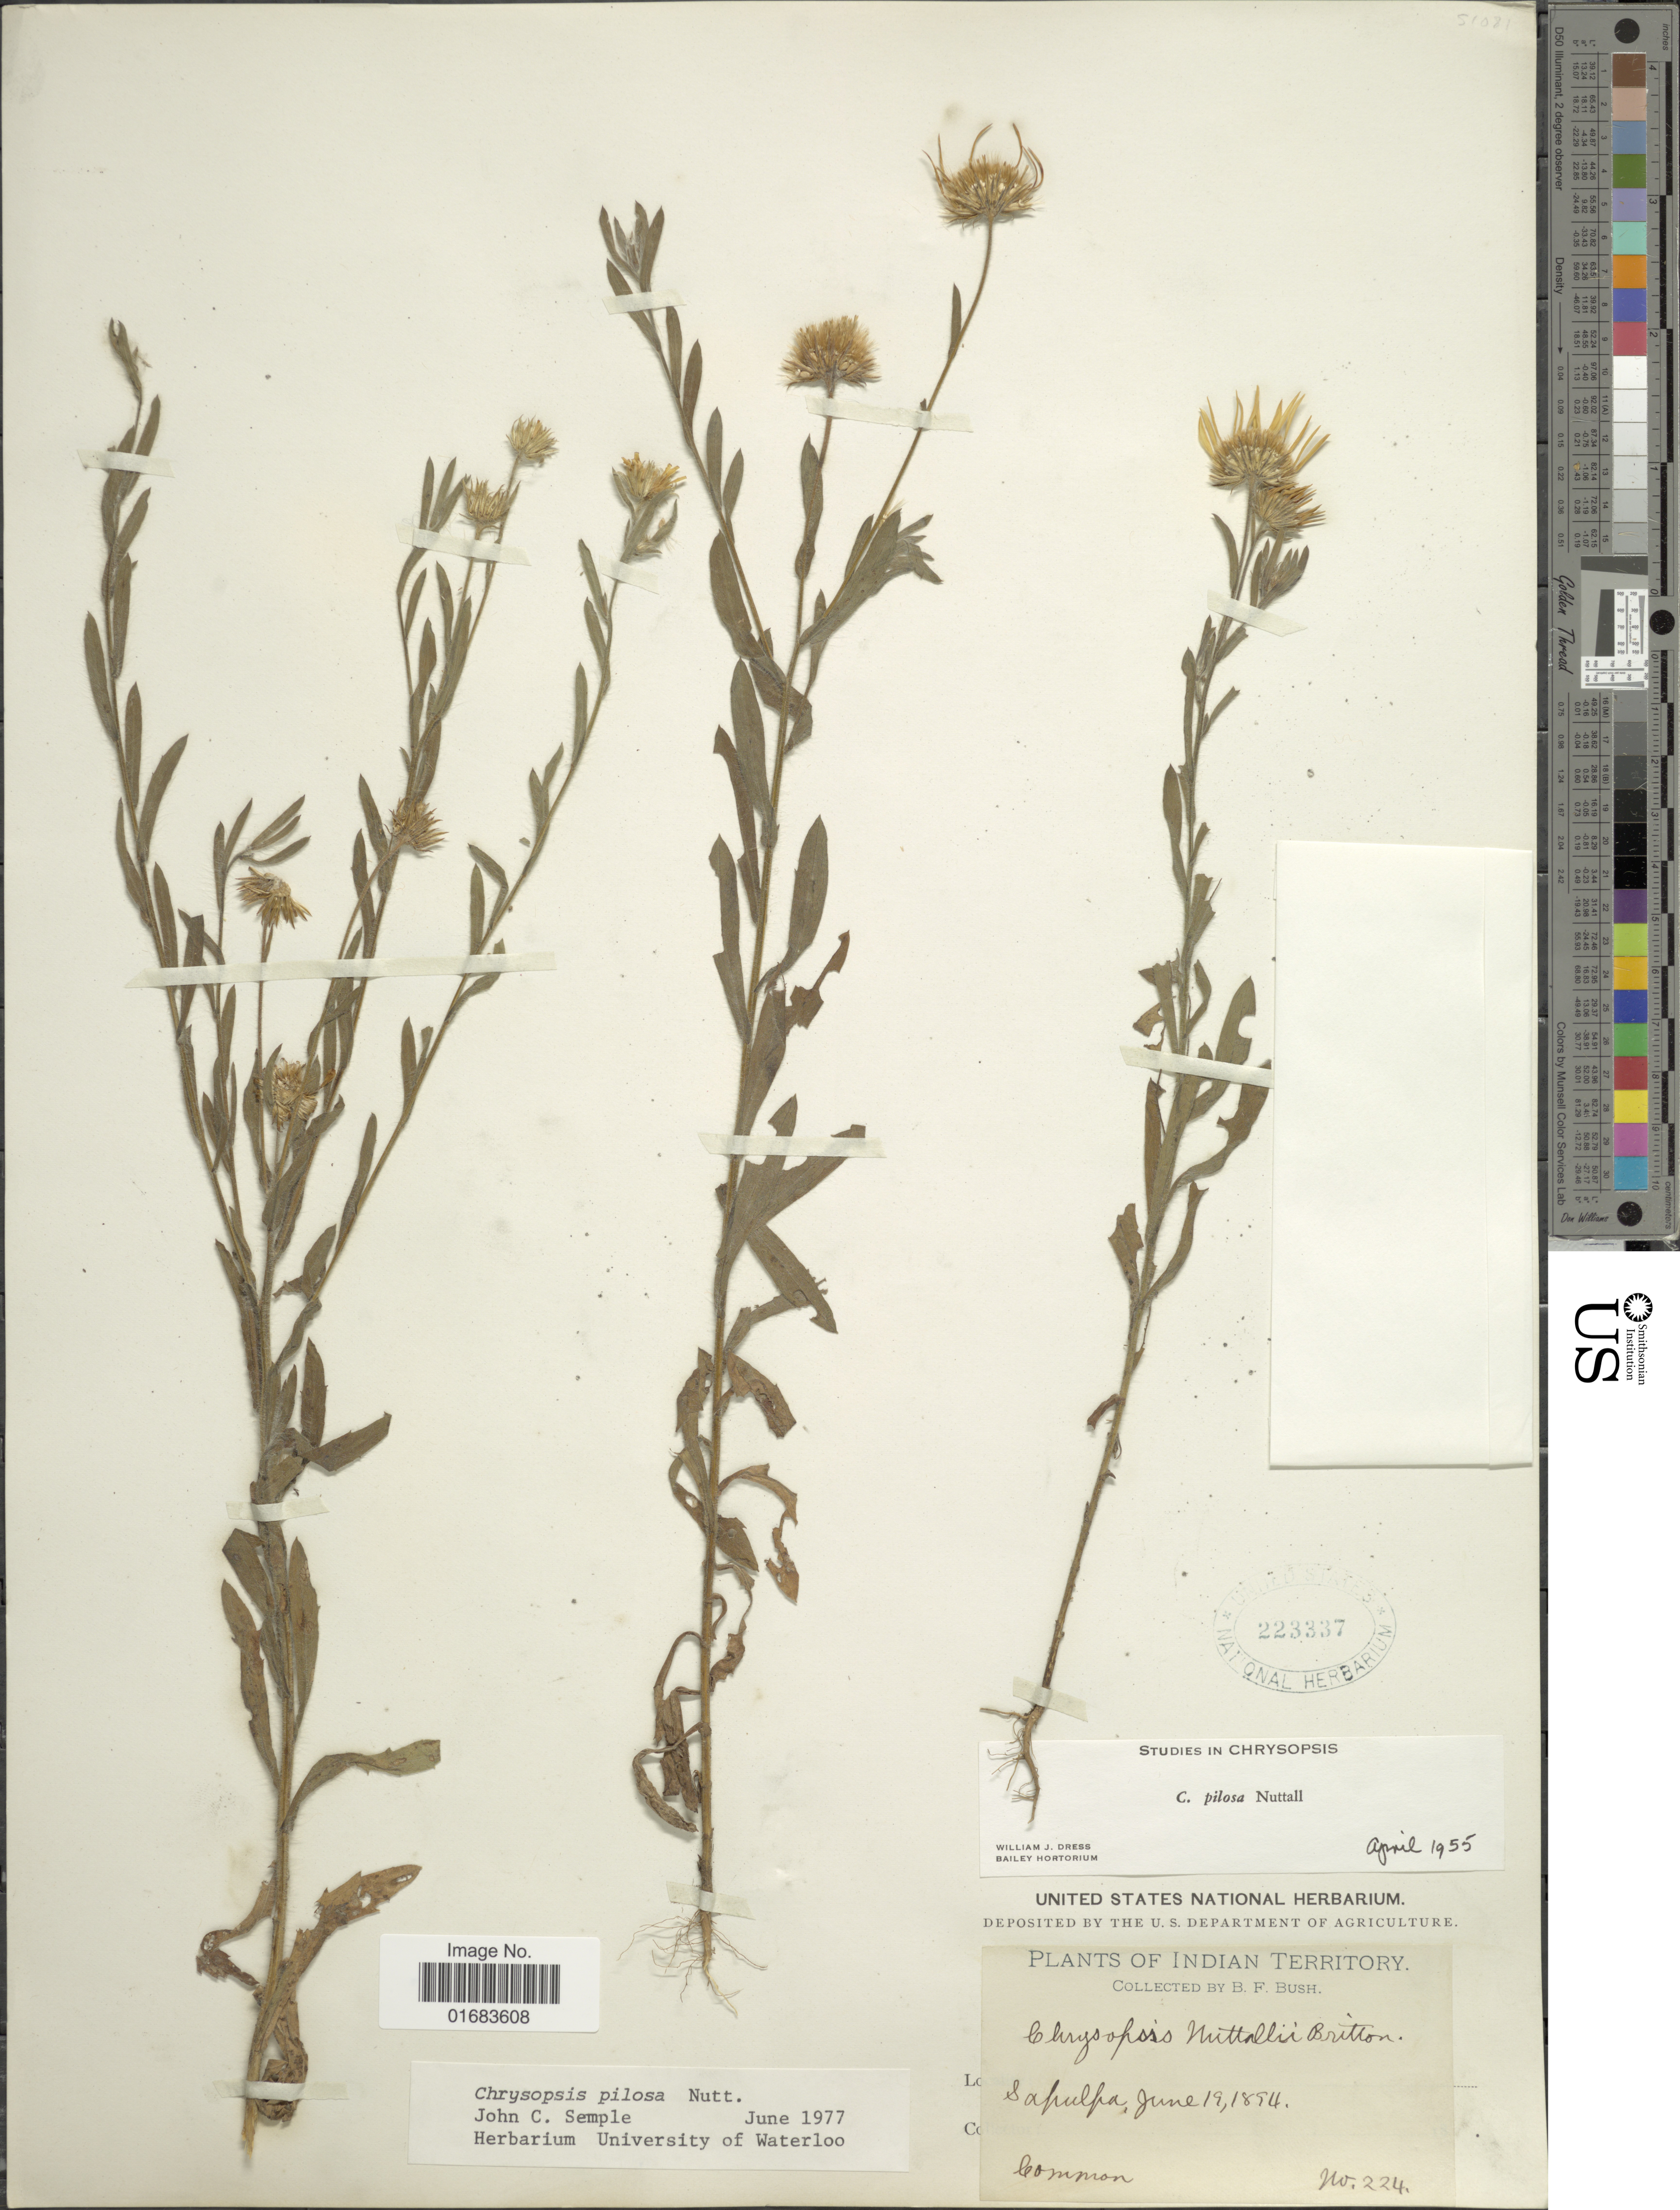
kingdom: Plantae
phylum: Tracheophyta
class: Magnoliopsida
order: Asterales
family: Asteraceae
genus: Chrysopsis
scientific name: Chrysopsis pilosa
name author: Nutt.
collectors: B. F. Bush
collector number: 224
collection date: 1894-06-19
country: United States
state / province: Oklahoma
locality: Indian Terrtitory, Sapulpa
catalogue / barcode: US 22337